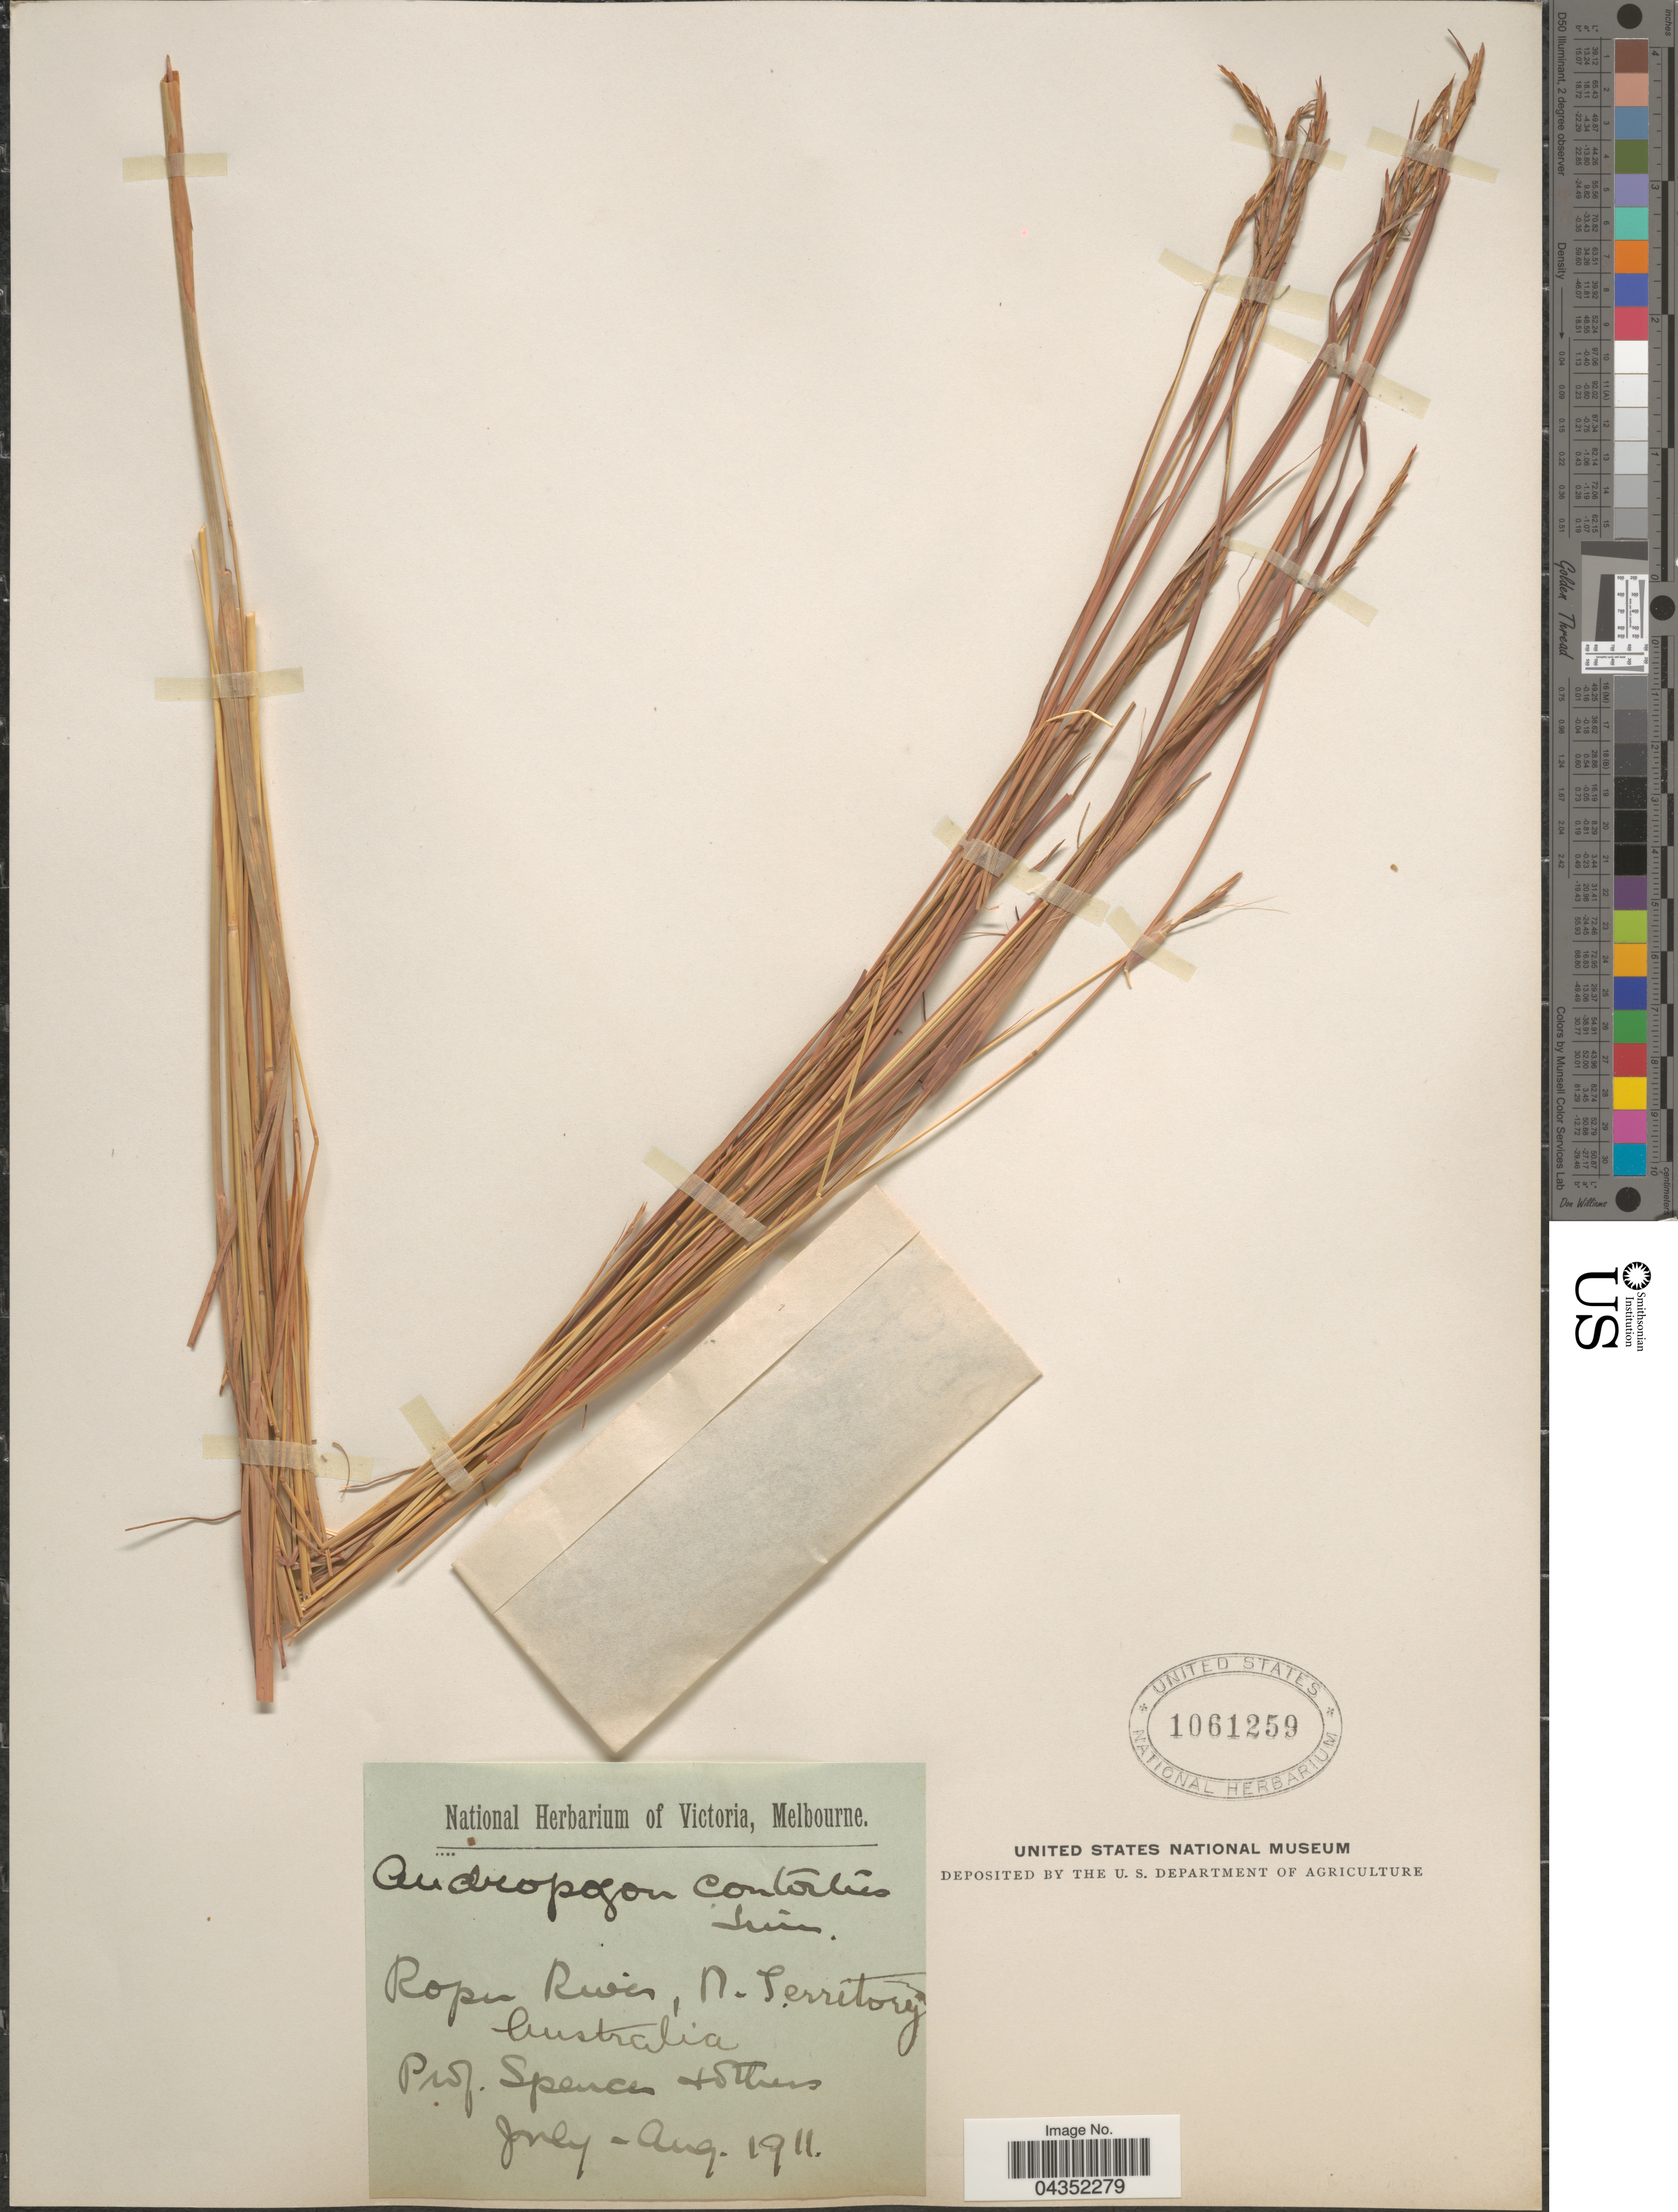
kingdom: Plantae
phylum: Tracheophyta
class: Liliopsida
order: Poales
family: Poaceae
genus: Heteropogon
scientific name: Heteropogon contortus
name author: (L.) P. Beauv. ex Roem. & Schult.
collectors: -- Spencer & Collector illegible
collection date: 1911-07/1911-08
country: Australia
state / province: Northern Territory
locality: Roper River.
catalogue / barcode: US 1061259